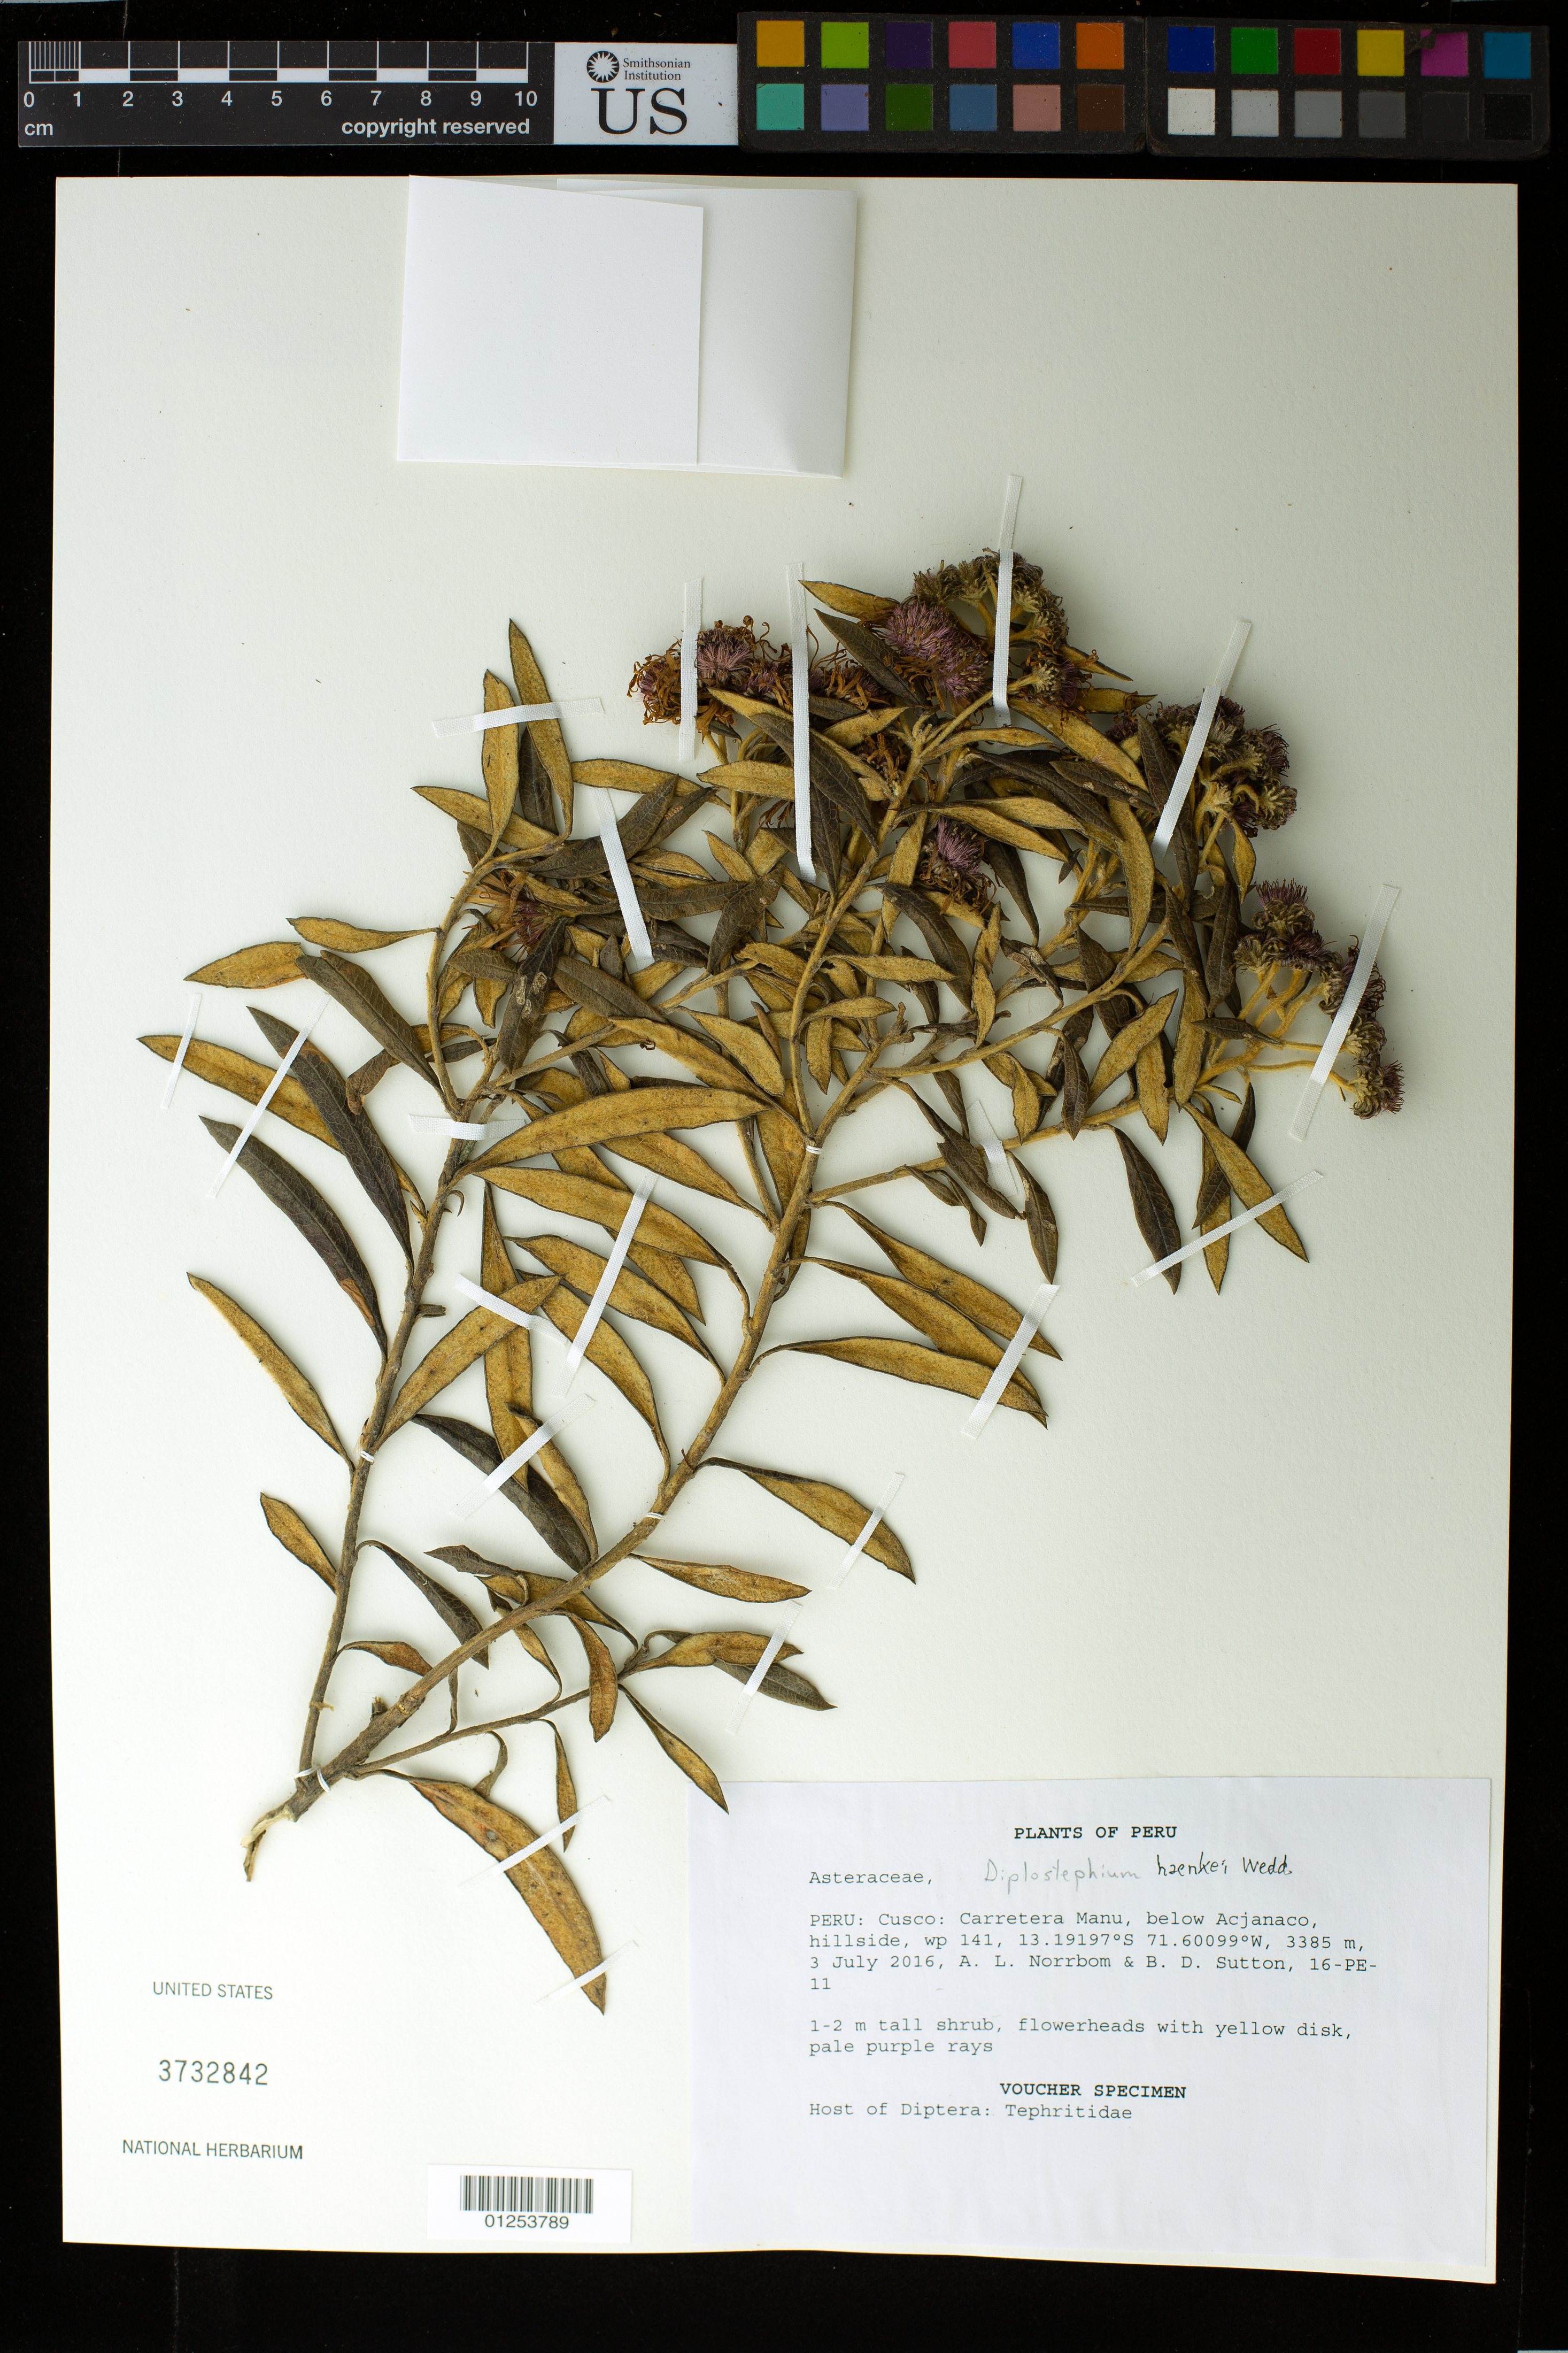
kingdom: Plantae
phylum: Tracheophyta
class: Magnoliopsida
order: Asterales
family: Asteraceae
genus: Diplostephium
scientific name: Diplostephium haenkei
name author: (DC.) Wedd.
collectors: A. L. Norrbom & B. Sutton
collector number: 16-PE-11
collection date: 2016-07-03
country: Peru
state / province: Cusco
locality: Carretera Manu, below Acjanaco, hillside, wp 141.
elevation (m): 3385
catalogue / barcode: US 3732842